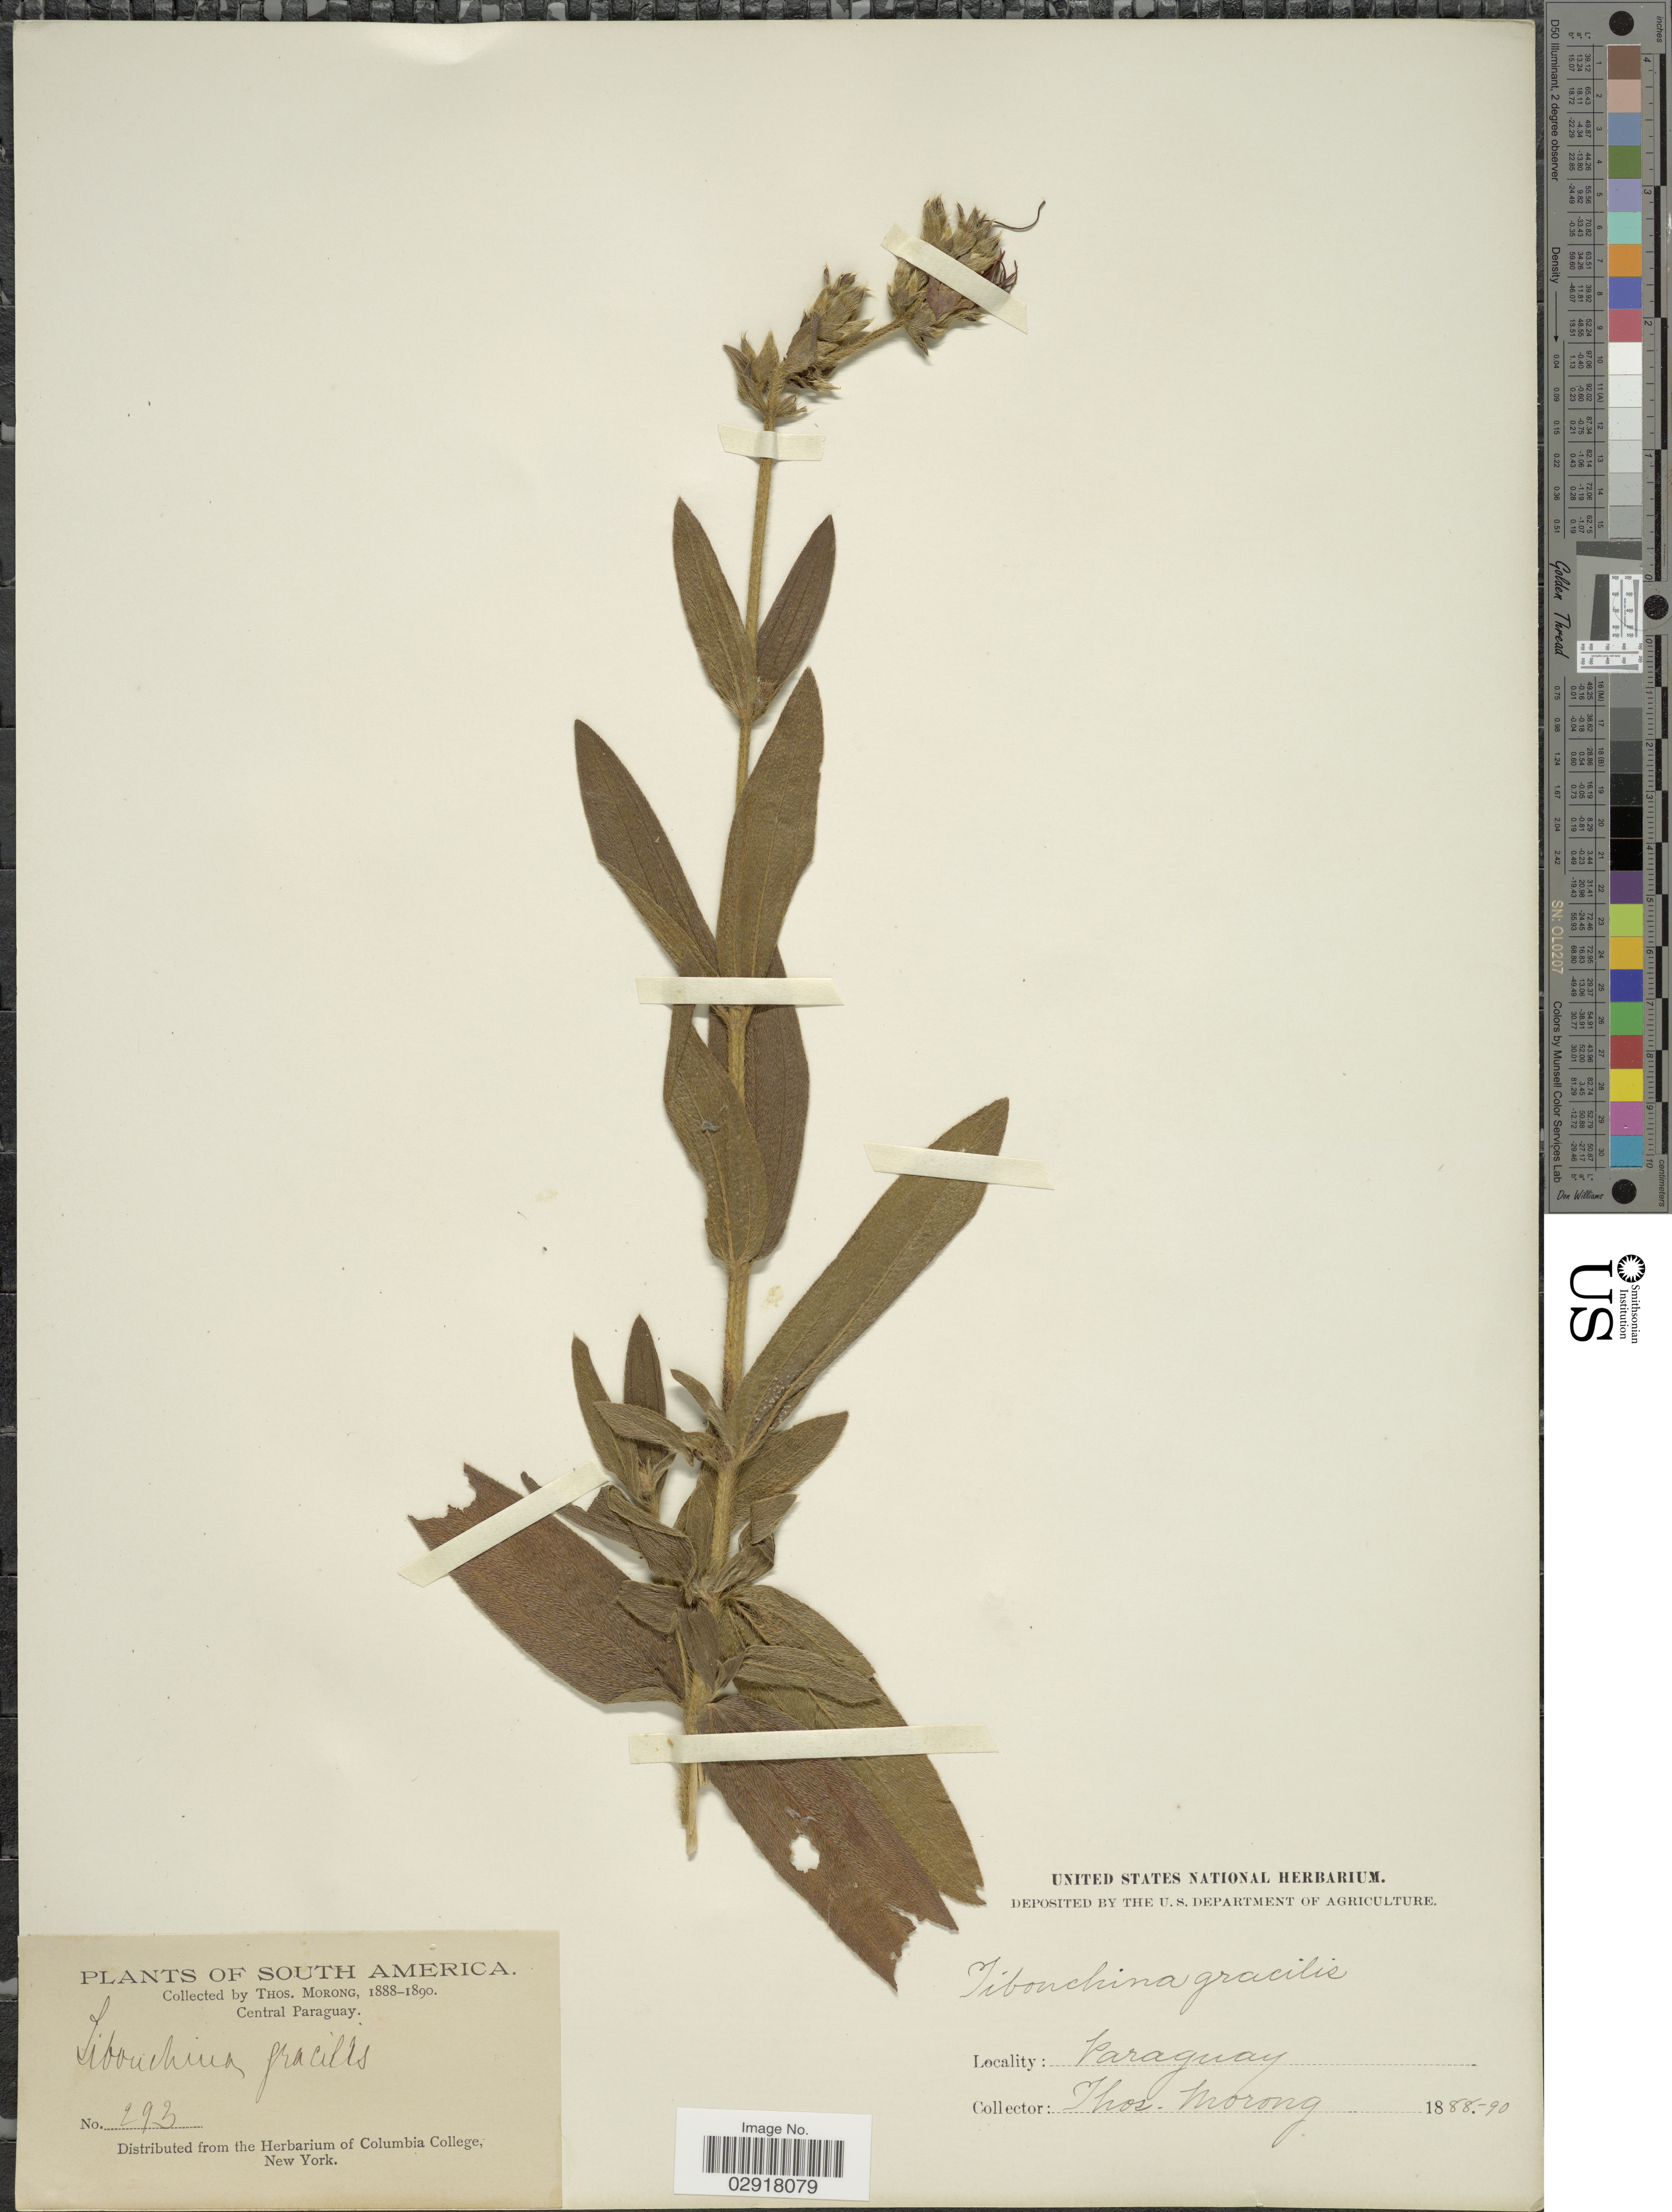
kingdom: Plantae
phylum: Tracheophyta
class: Magnoliopsida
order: Myrtales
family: Melastomataceae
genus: Chaetogastra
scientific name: Chaetogastra gracilis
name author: (Bonpl.) DC.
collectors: ex herb. T. Morong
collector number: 293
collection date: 1889/1890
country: Paraguay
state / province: Central